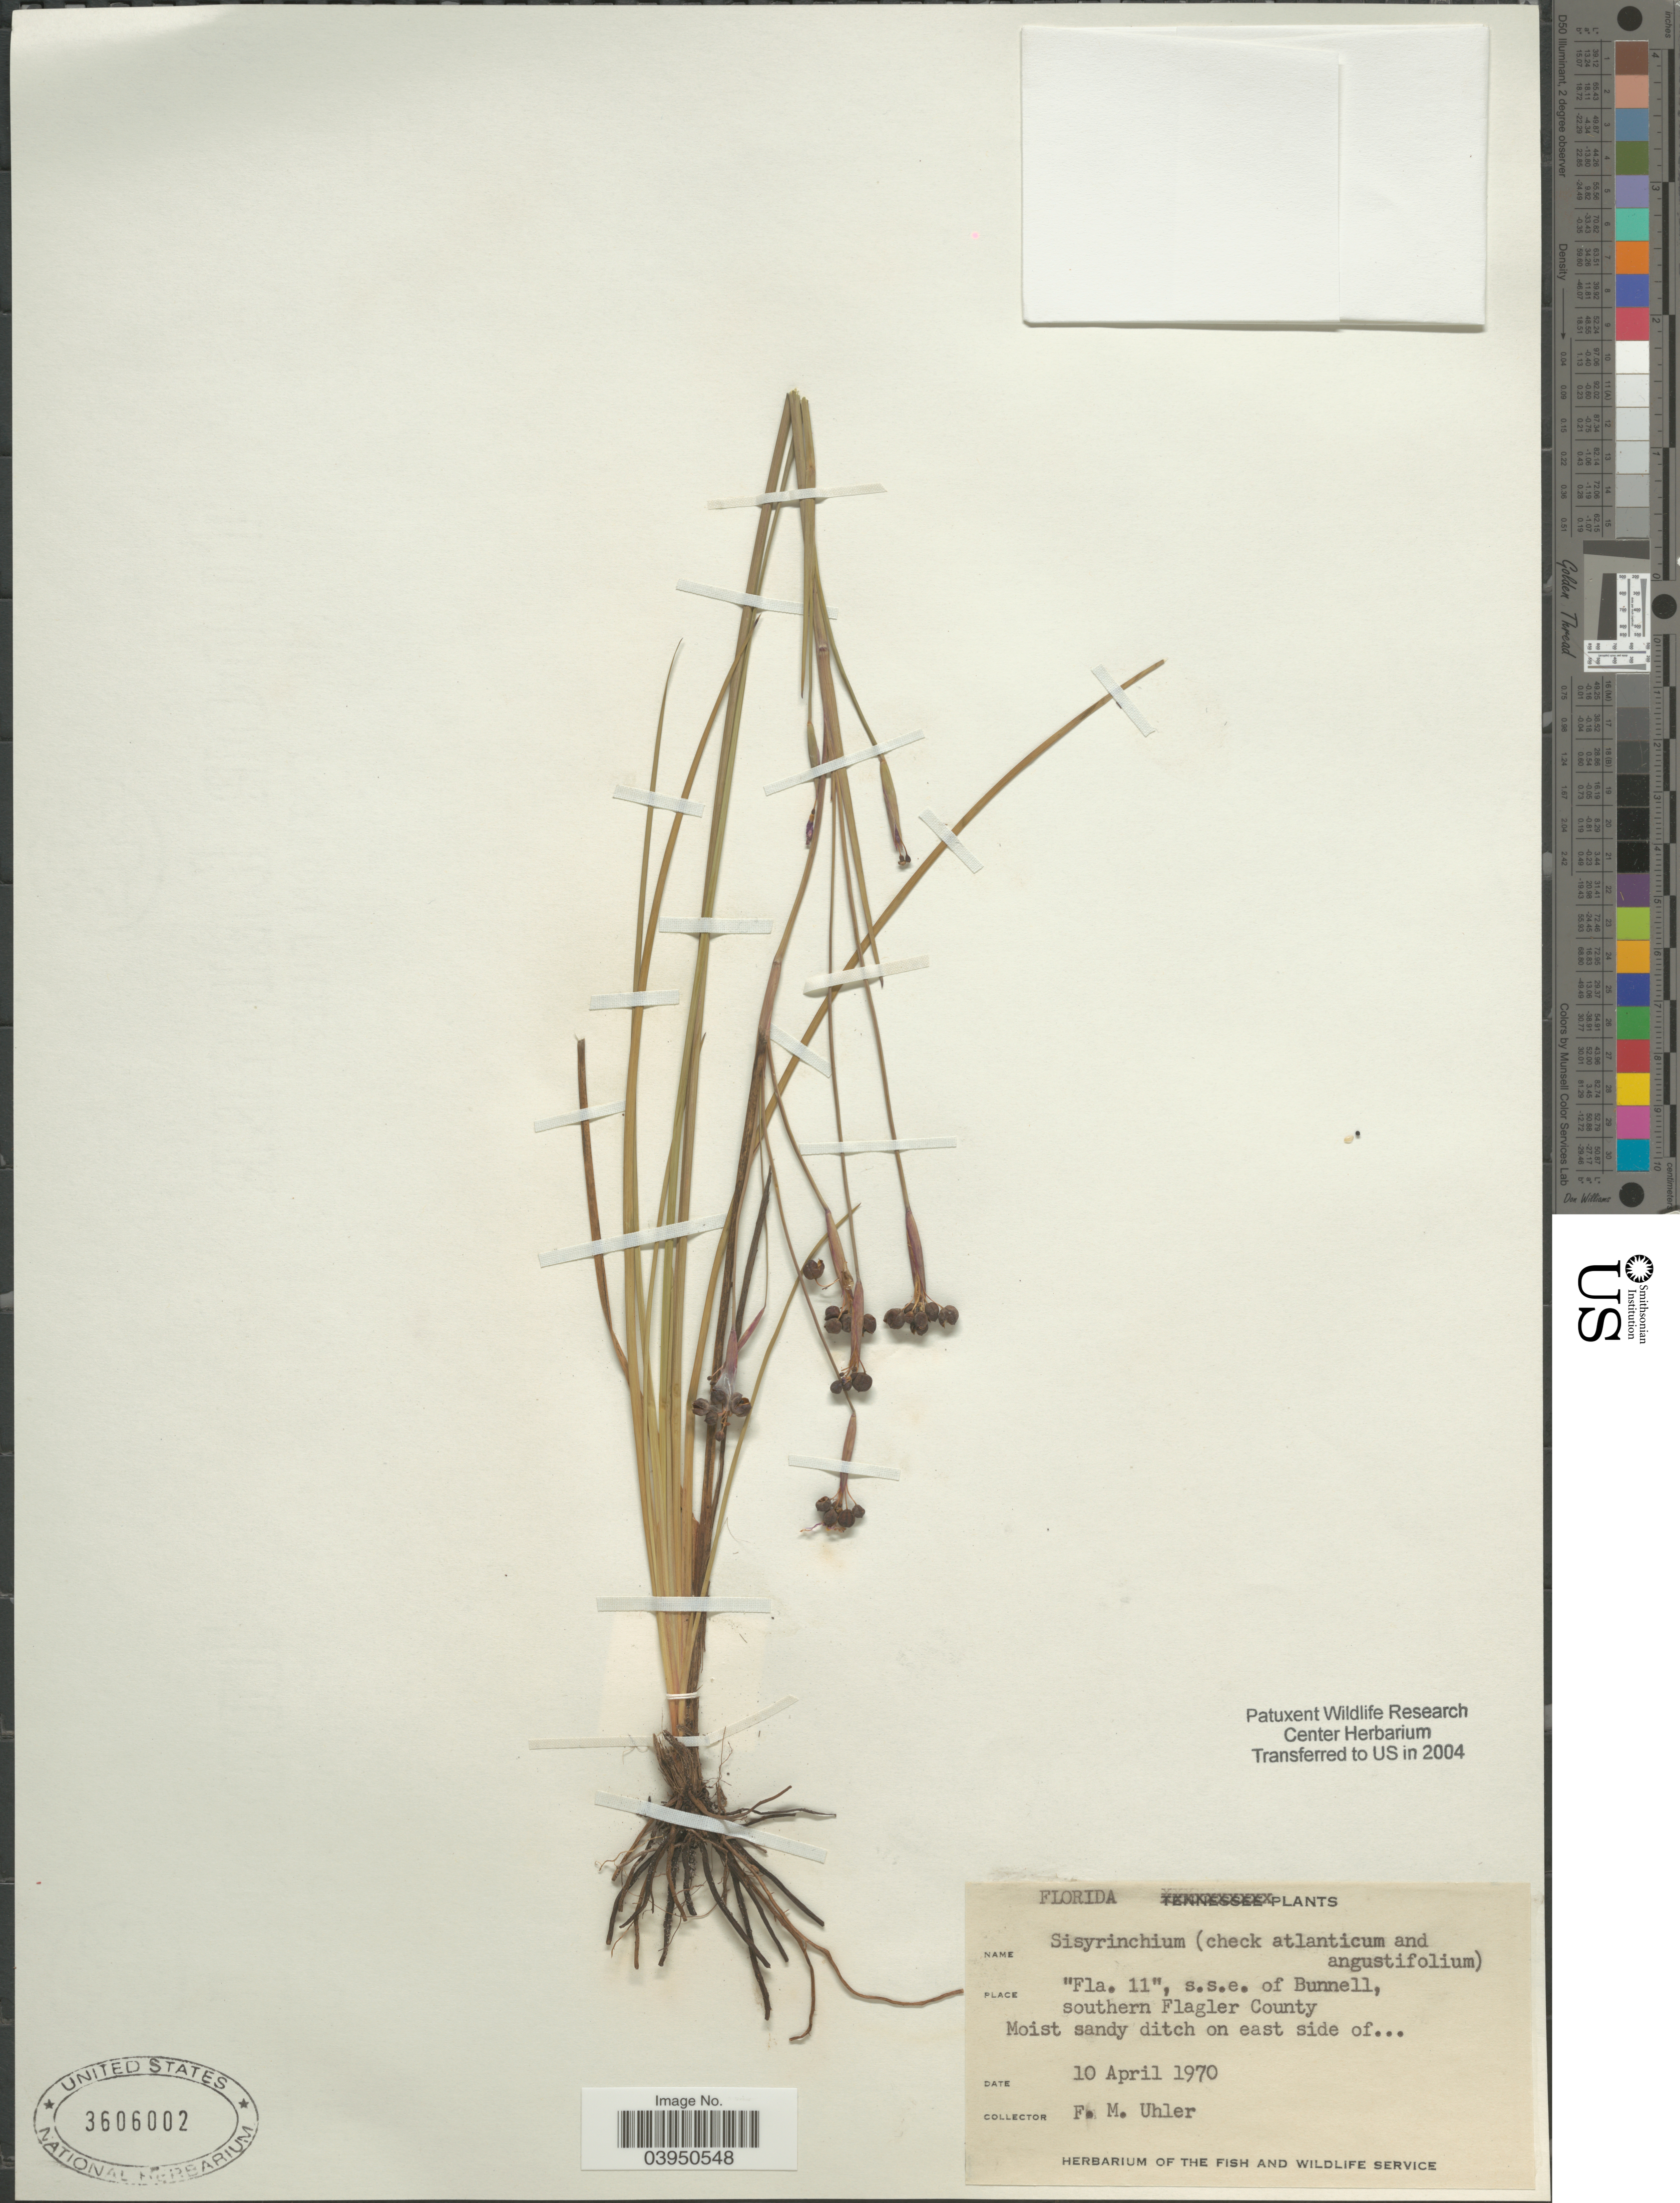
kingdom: Plantae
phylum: Tracheophyta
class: Liliopsida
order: Asparagales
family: Iridaceae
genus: Sisyrinchium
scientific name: Sisyrinchium atlanticum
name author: E.P. Bicknell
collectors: F. M. Uhler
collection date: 1970-04-10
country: United States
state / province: Florida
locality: Fla. 11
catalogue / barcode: US 3606002